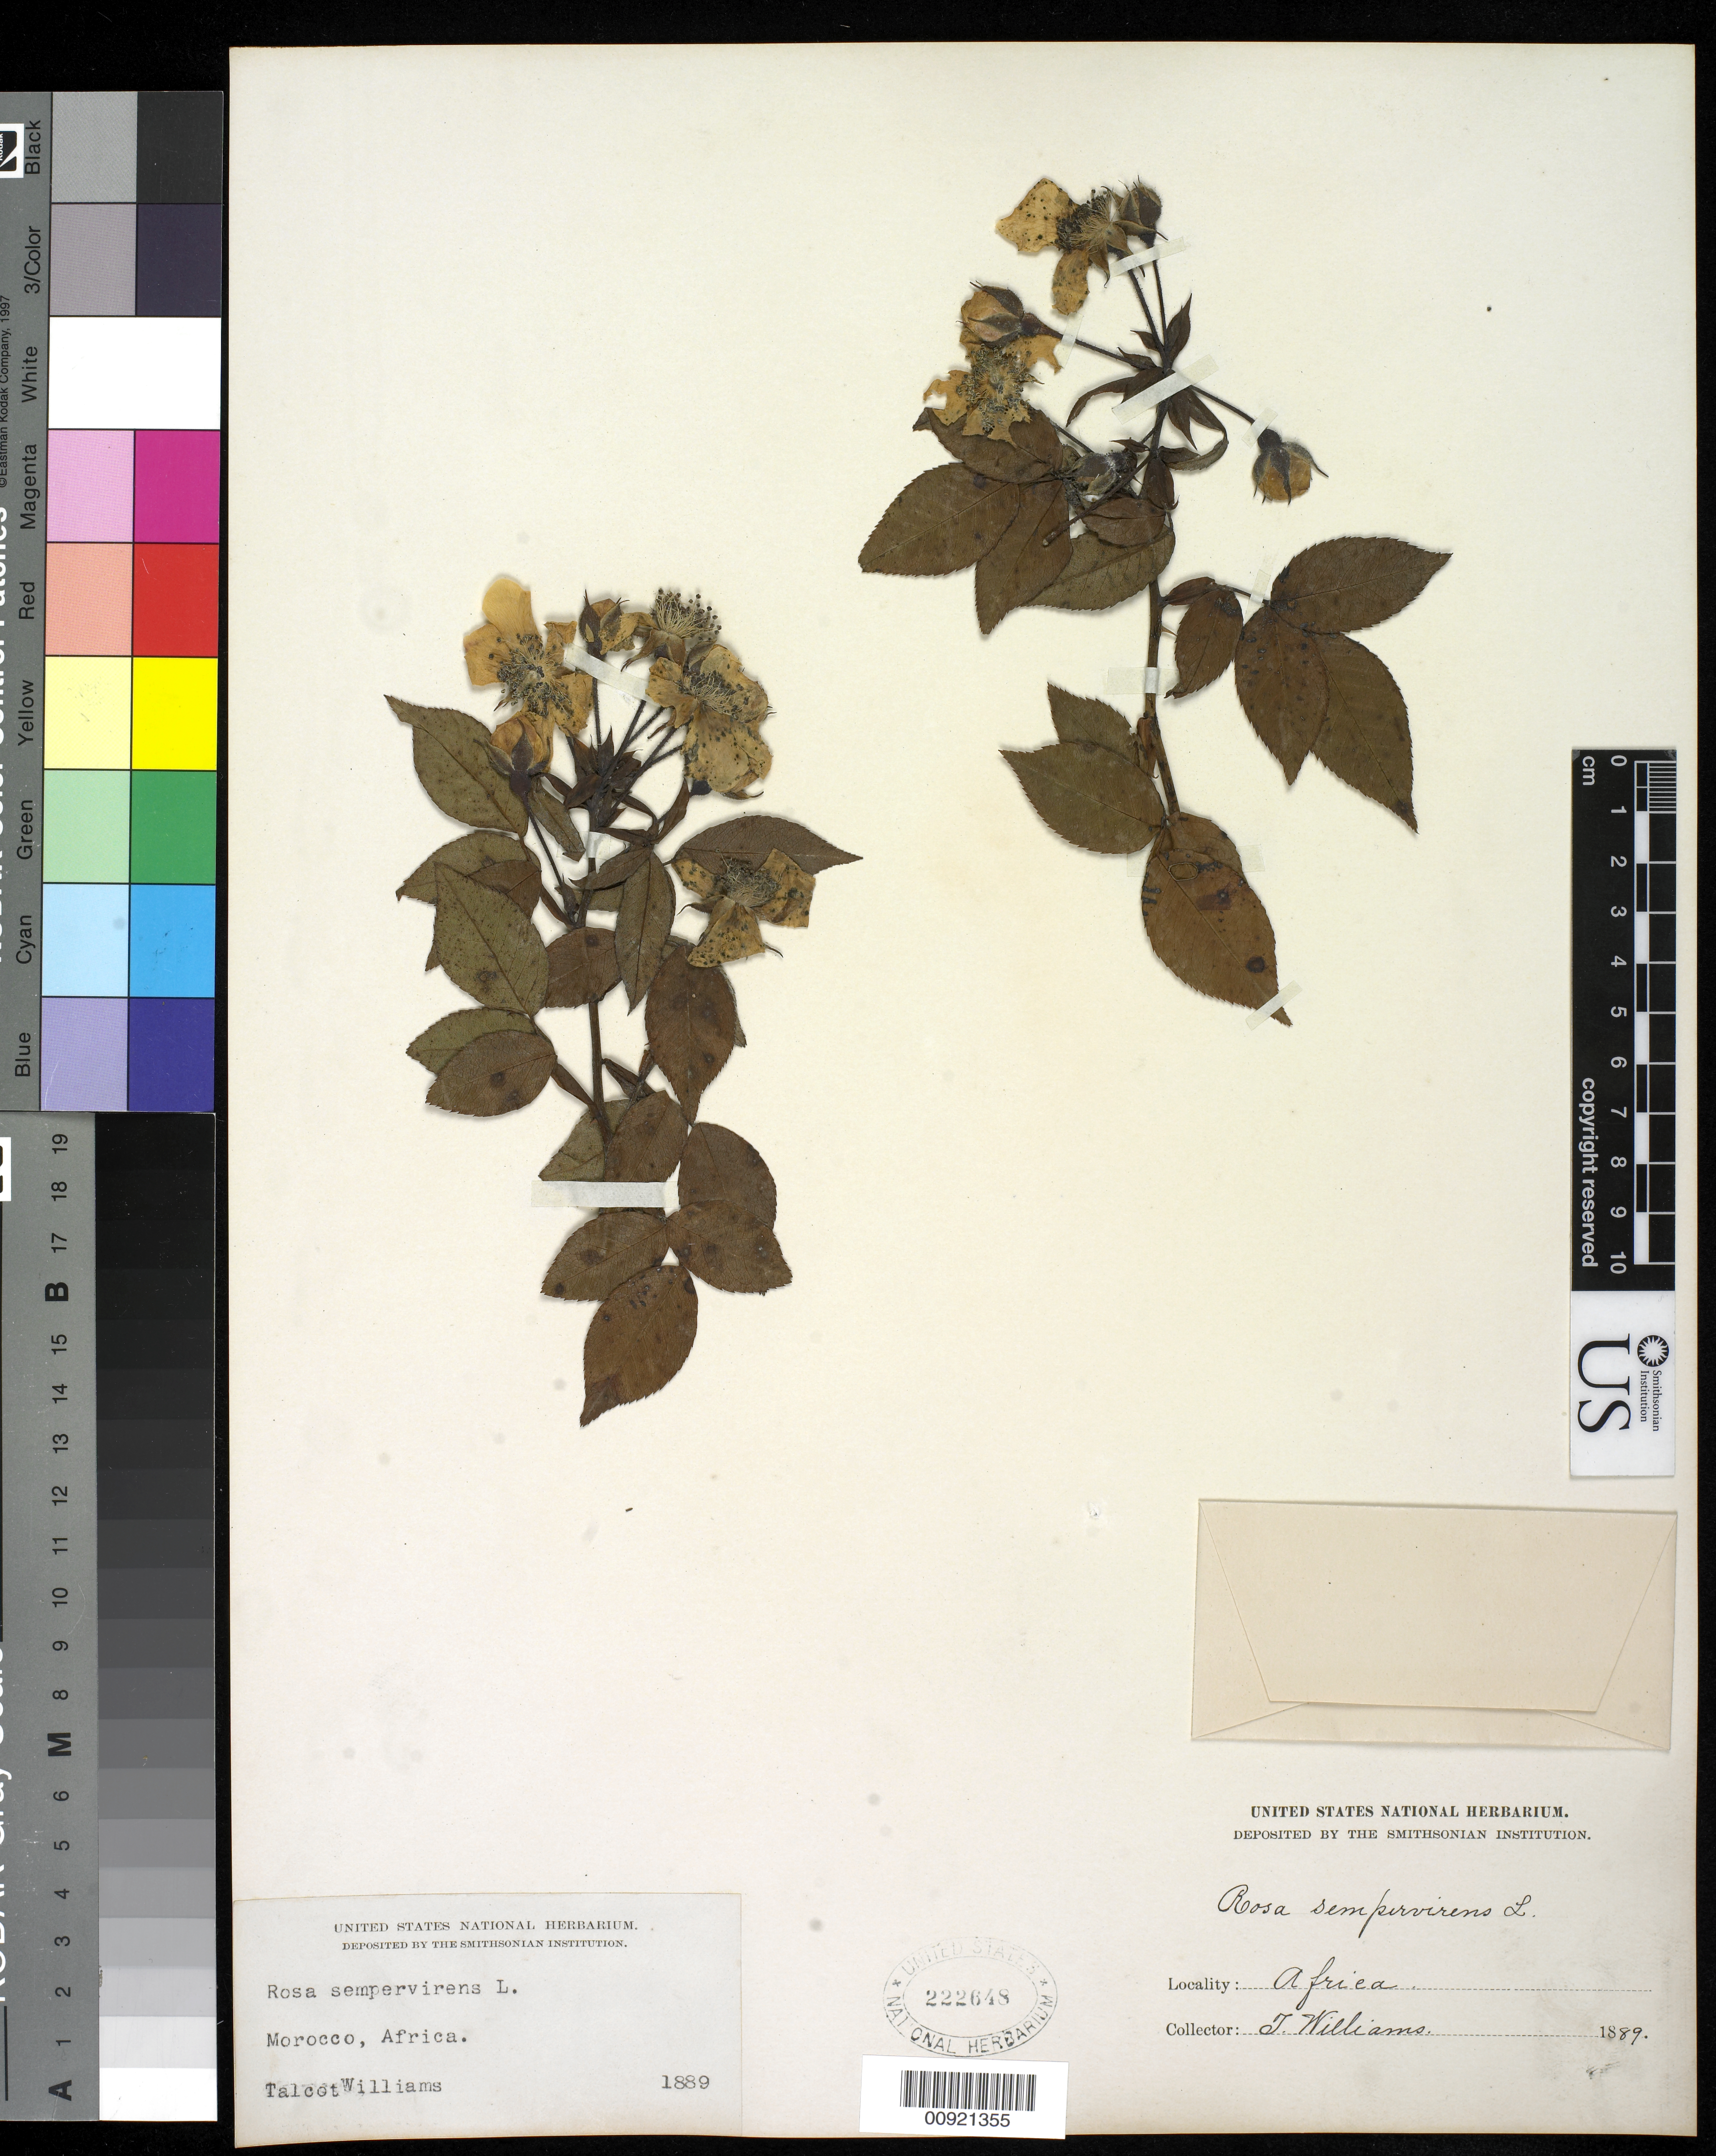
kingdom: Plantae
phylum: Tracheophyta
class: Magnoliopsida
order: Rosales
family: Rosaceae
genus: Rosa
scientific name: Rosa sempervirens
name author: L.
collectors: T. Williams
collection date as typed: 1889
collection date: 1889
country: Morocco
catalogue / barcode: US 222648